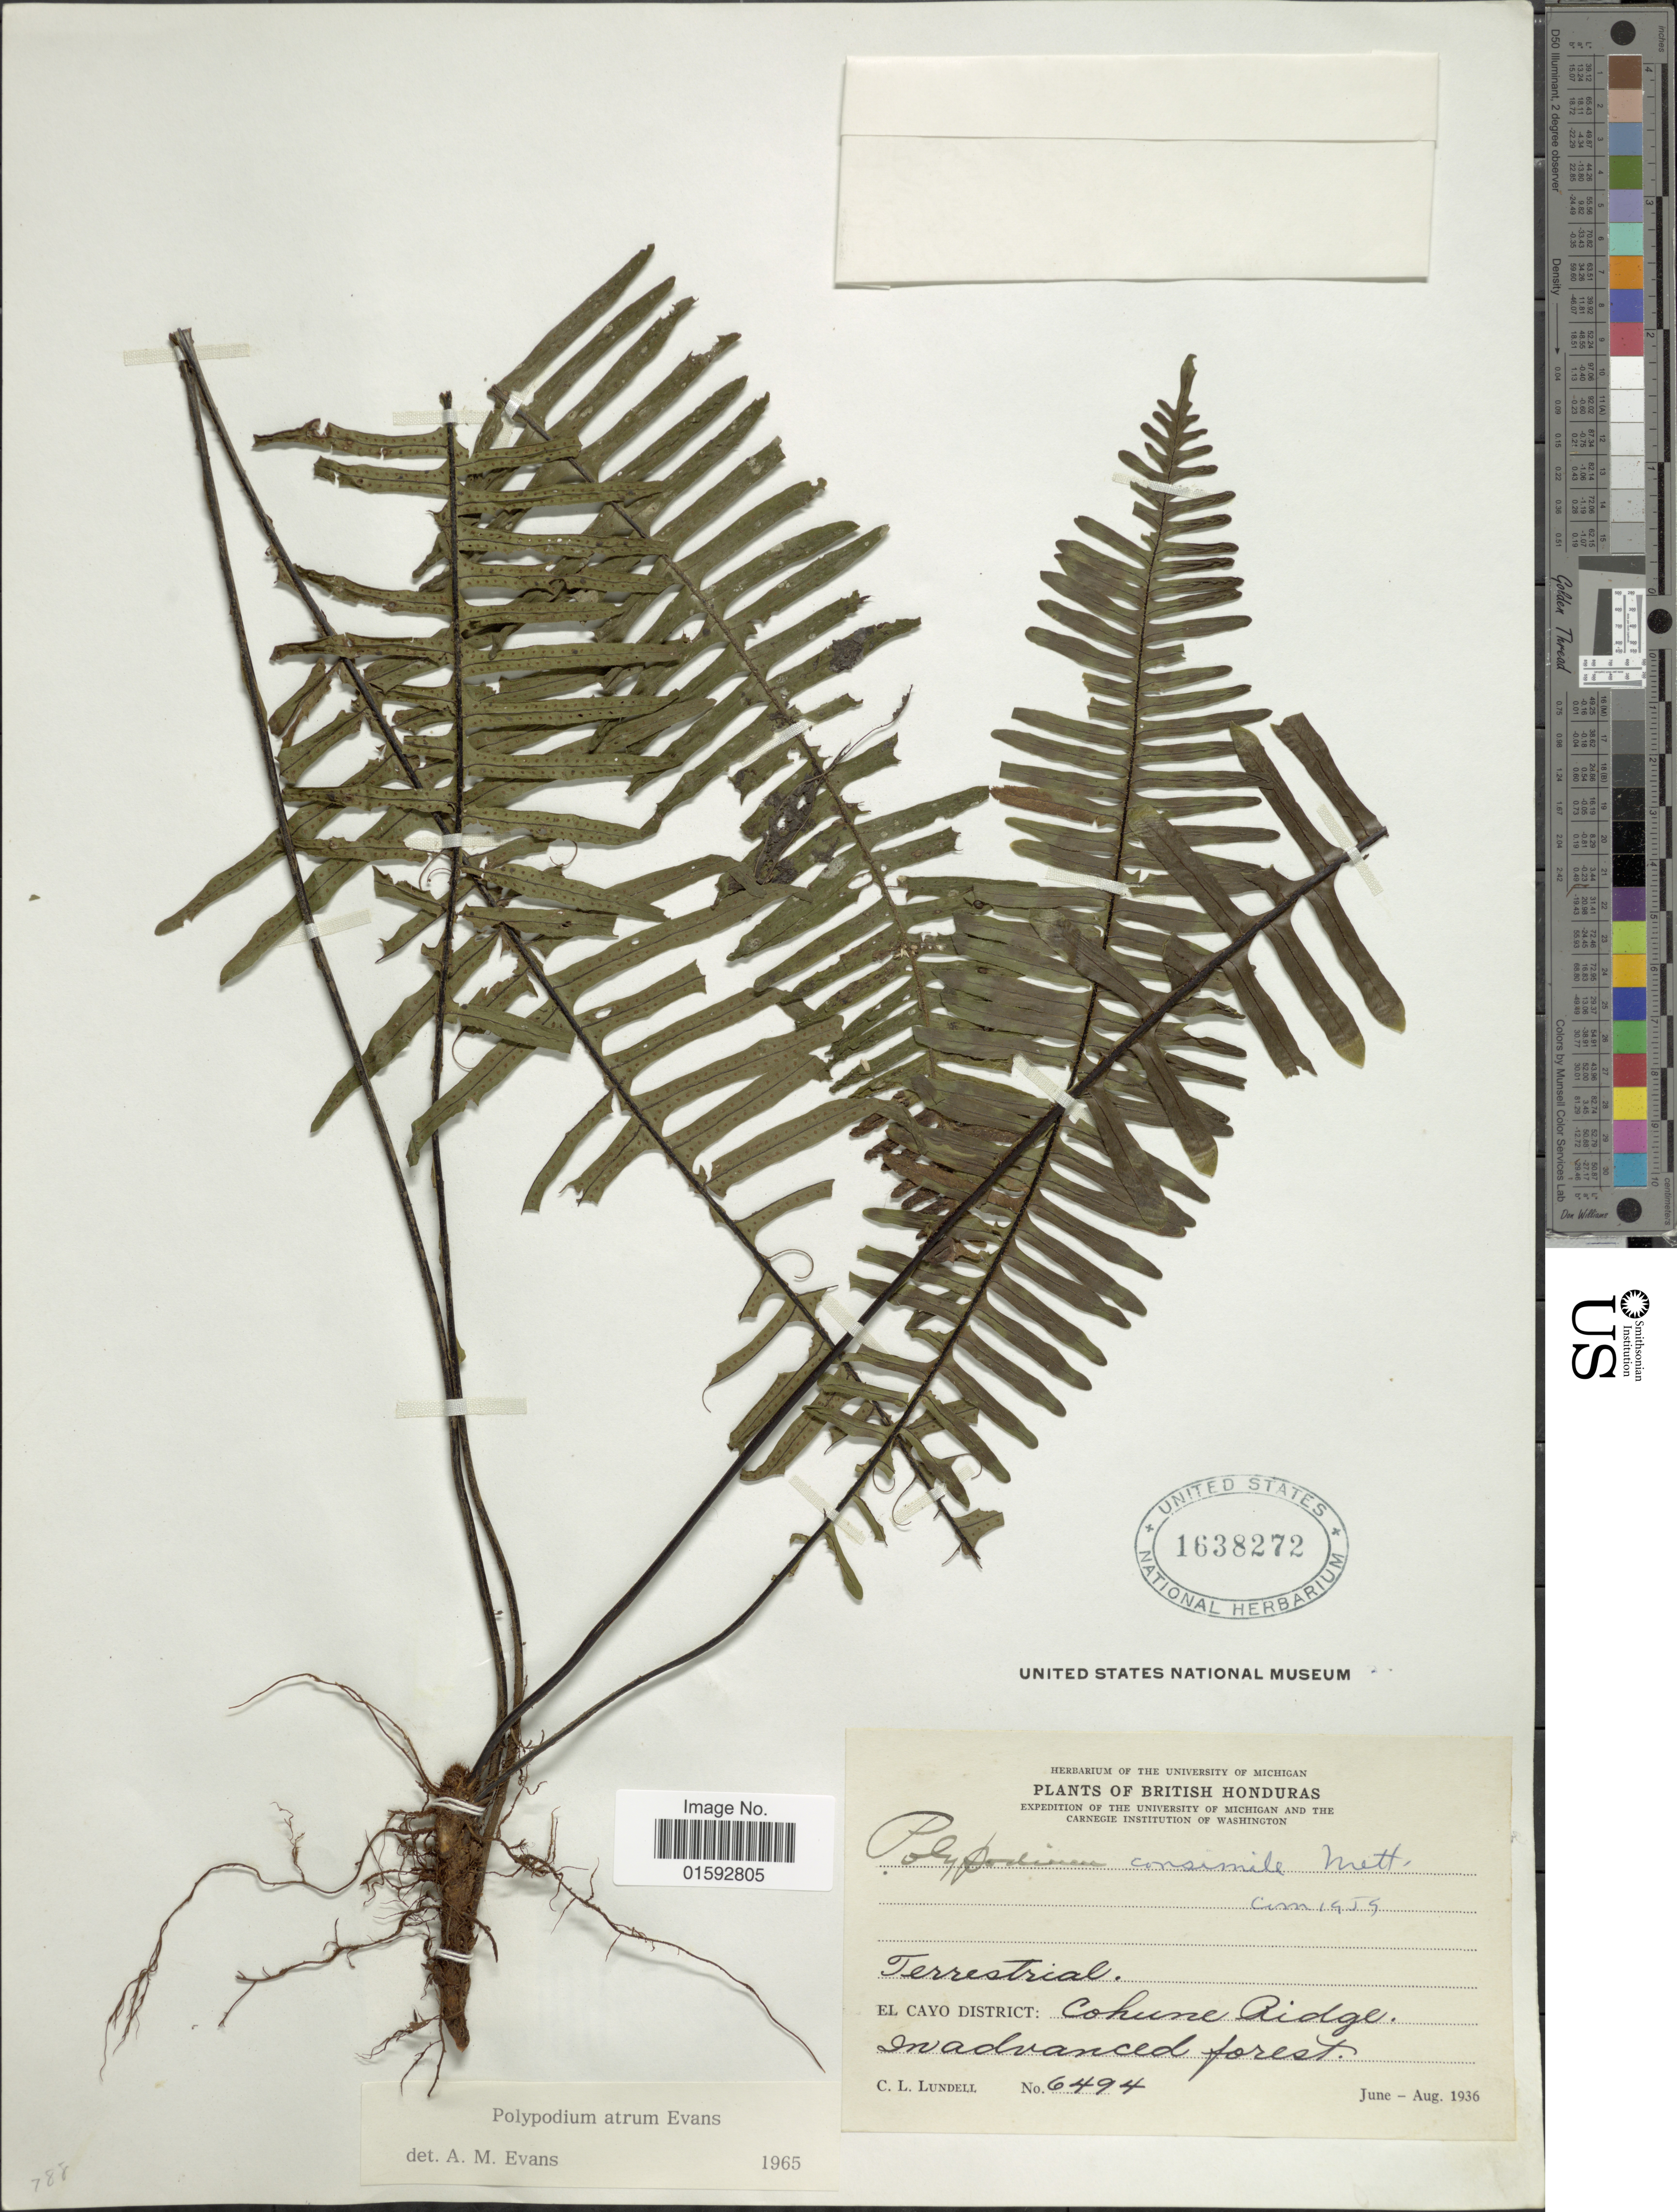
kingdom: Plantae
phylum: Tracheophyta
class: Polypodiopsida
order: Polypodiales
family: Polypodiaceae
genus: Pecluma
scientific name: Pecluma atra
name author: (Rosenst.) M.G. Price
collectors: C. L. Lundell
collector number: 6494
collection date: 1936-06/1936-08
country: Belize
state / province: Cayo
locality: British Honduras, El Cayo District: Cohune Ridge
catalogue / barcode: US 1638272